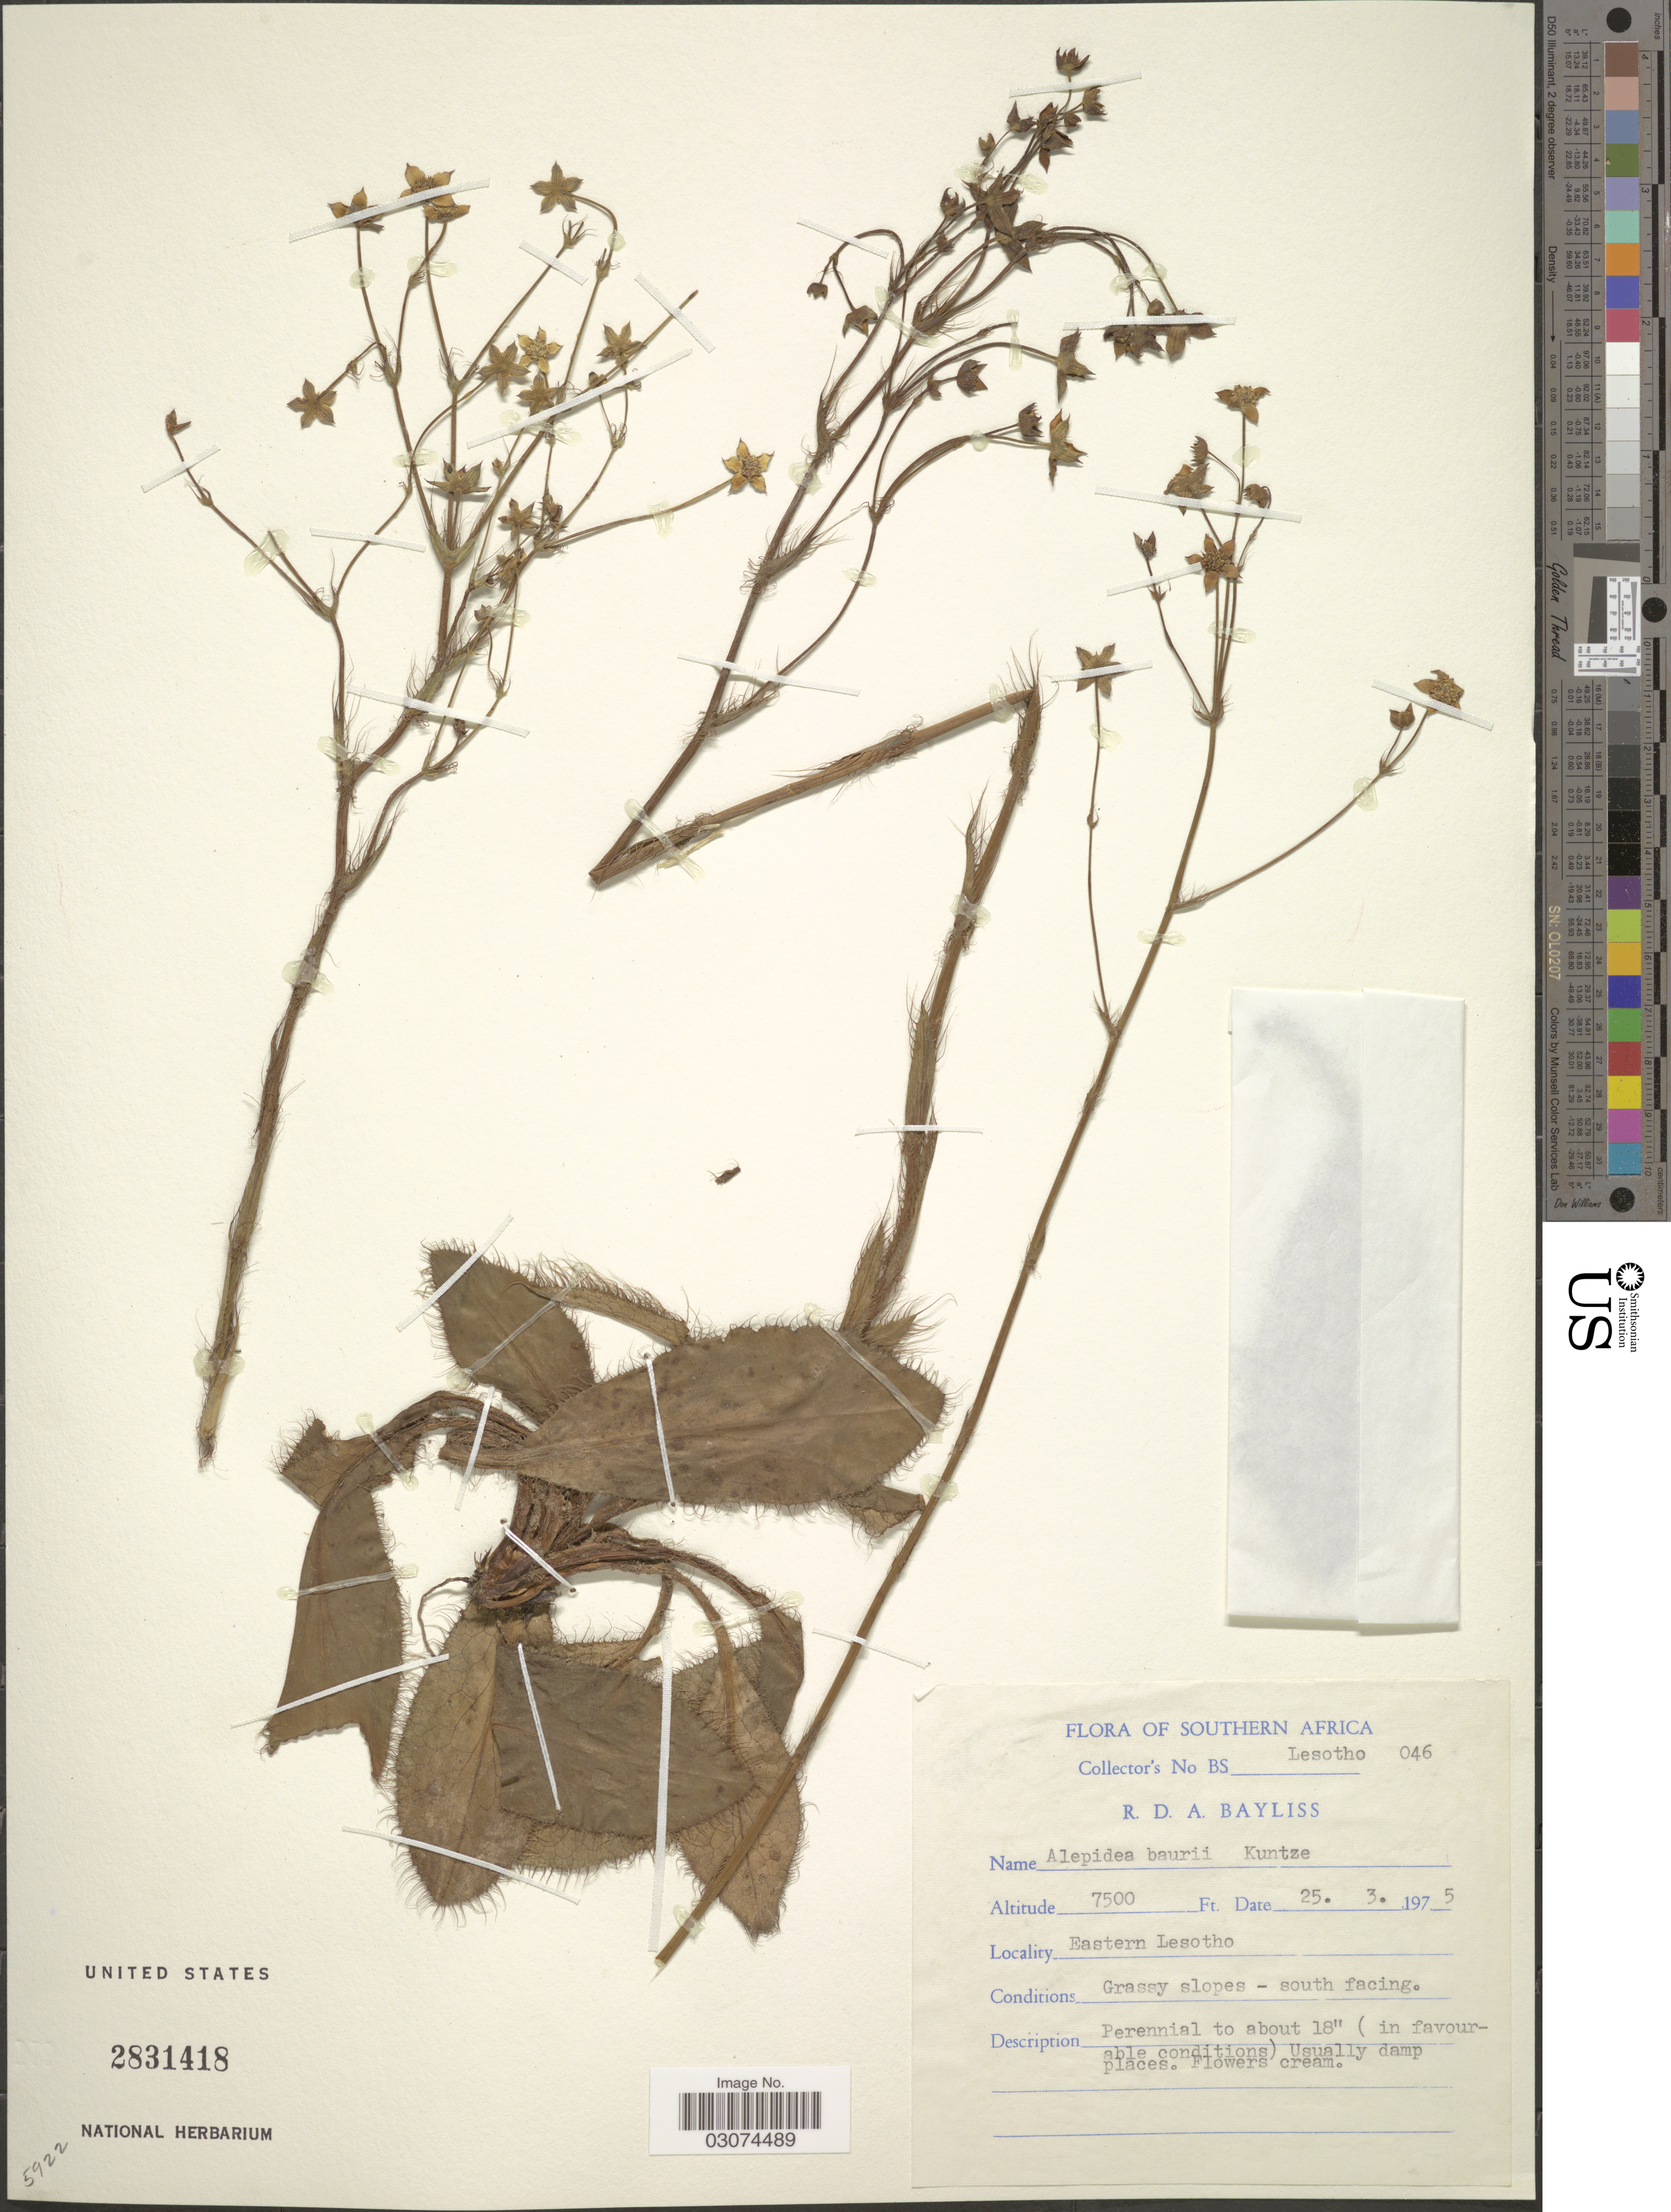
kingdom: Plantae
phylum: Tracheophyta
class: Magnoliopsida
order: Apiales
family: Apiaceae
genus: Alepidea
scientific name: Alepidea baurii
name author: Kuntze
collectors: R. Bayliss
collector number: Lesotho 046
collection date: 1975-03-25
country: Lesotho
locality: Eastern Lesotho.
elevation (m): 2286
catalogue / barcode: US 2831418